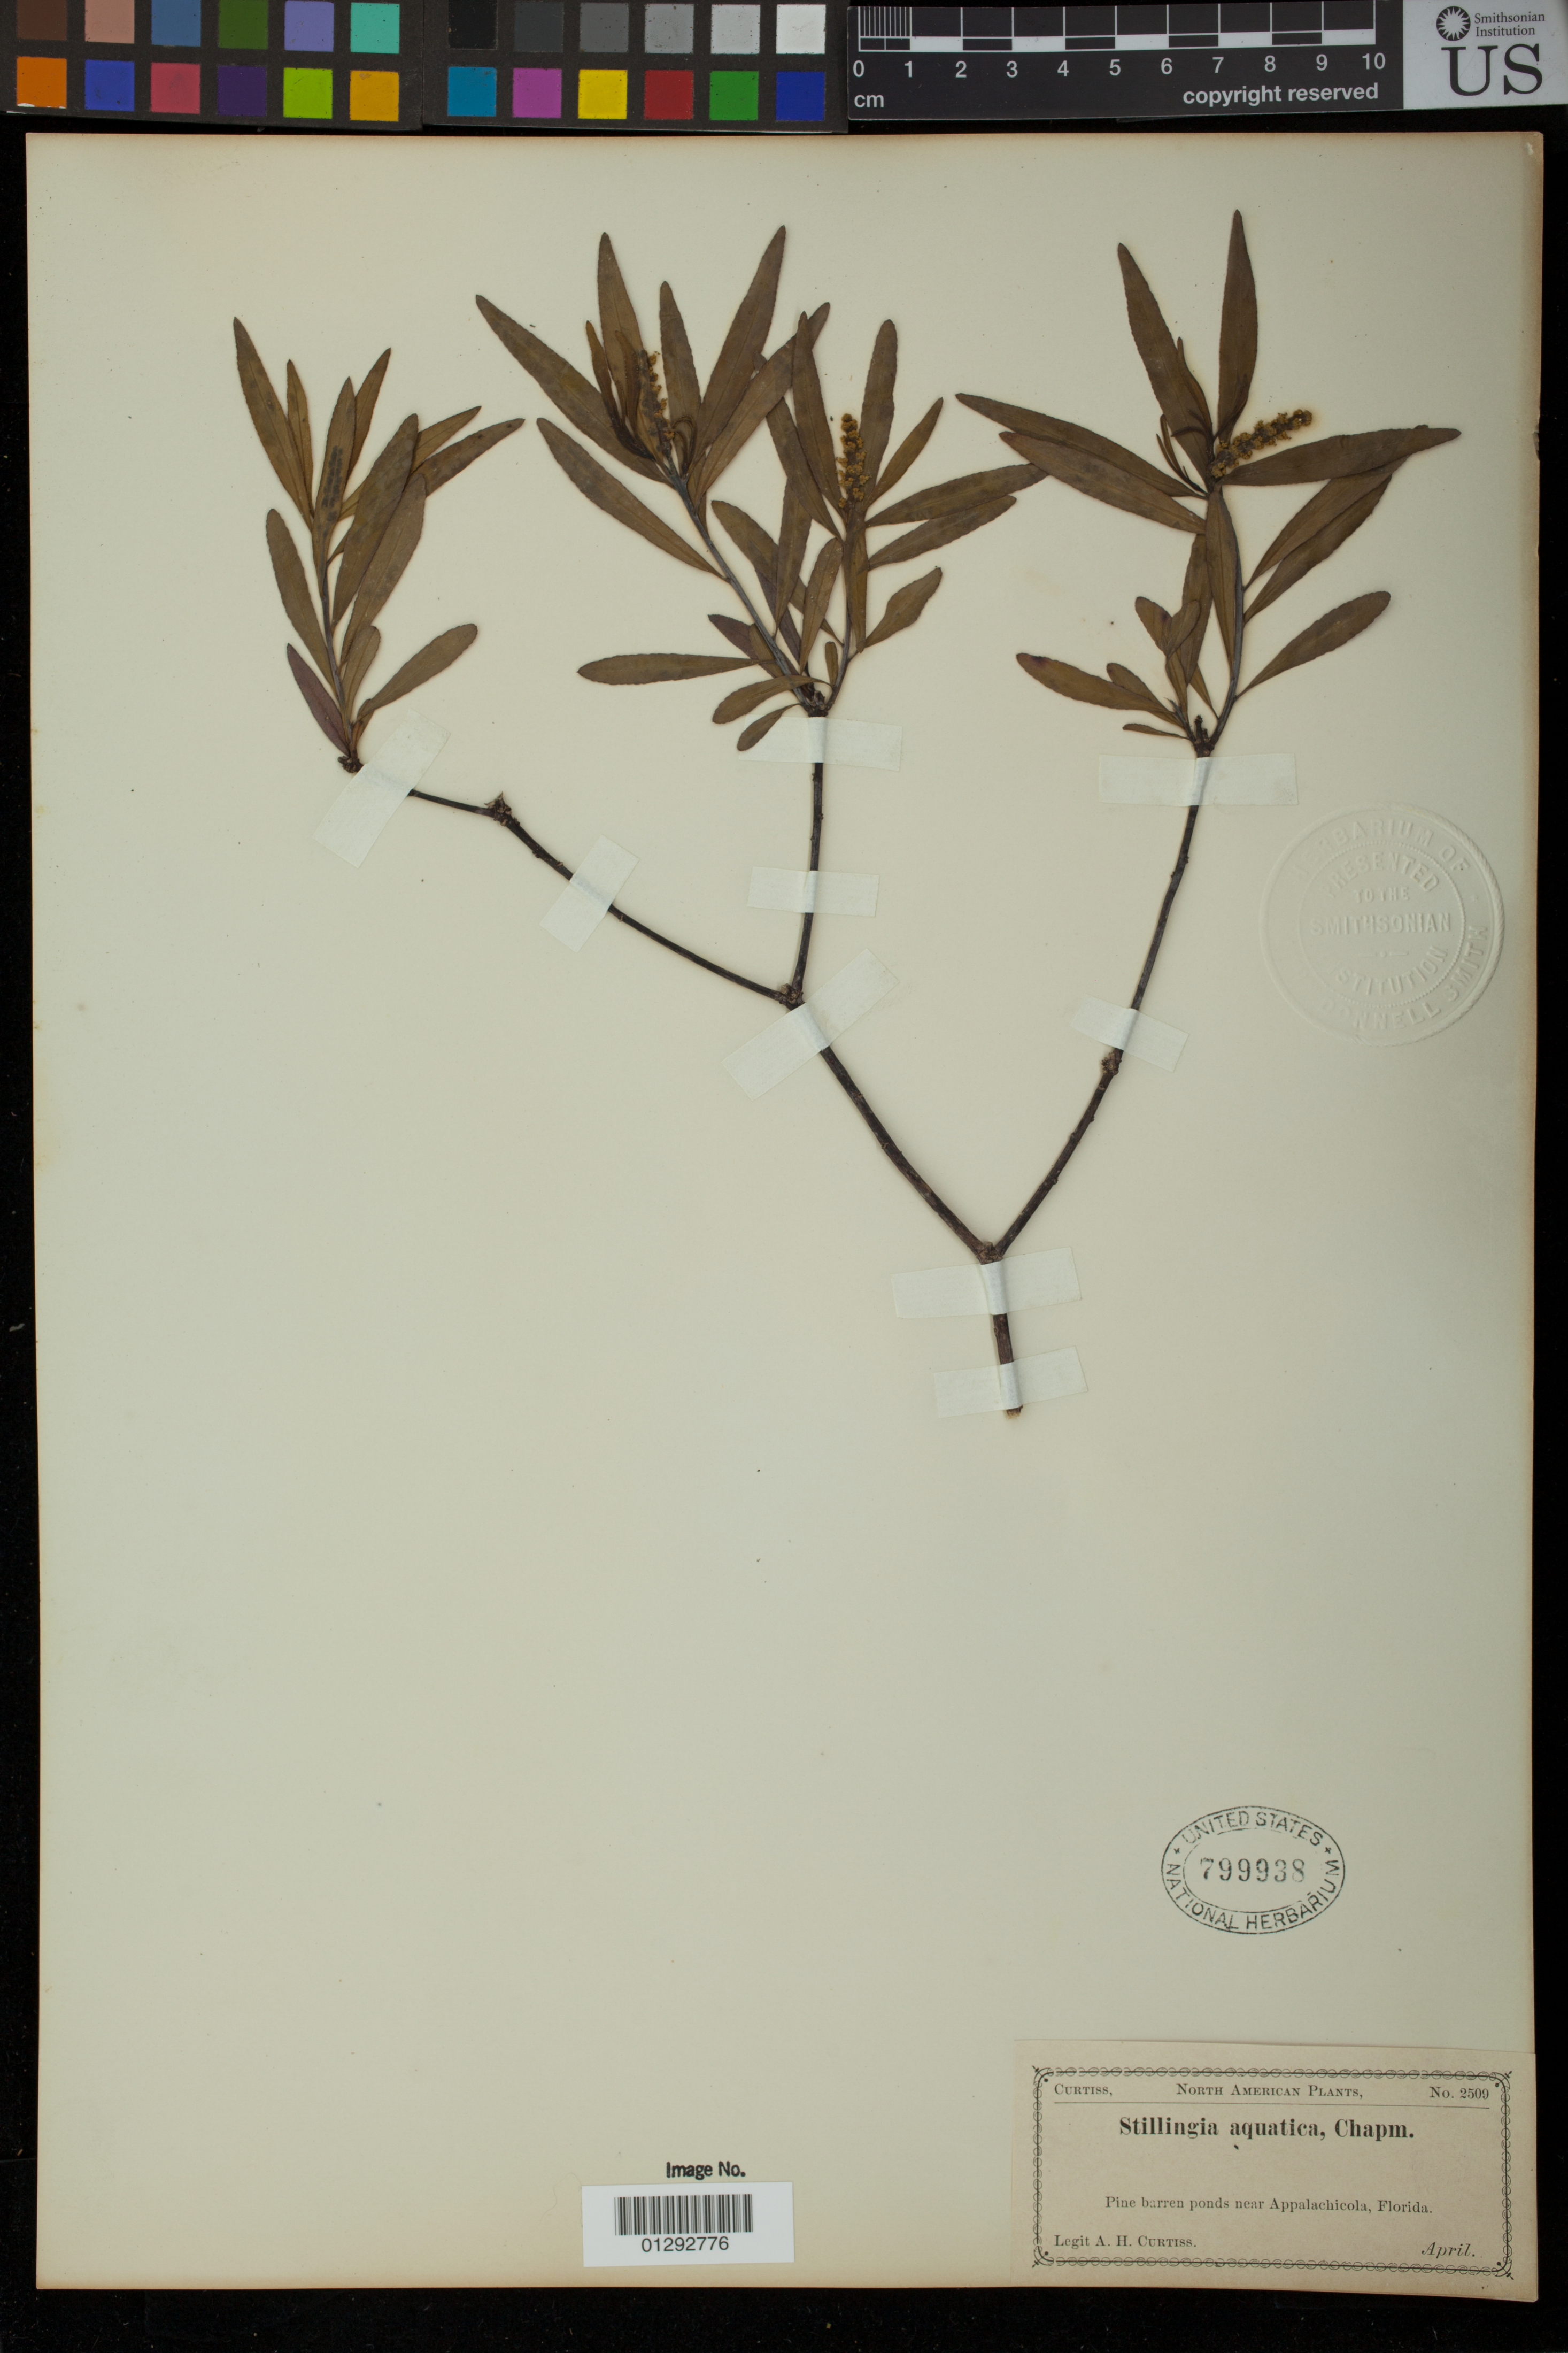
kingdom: Plantae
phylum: Tracheophyta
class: Magnoliopsida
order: Malpighiales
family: Euphorbiaceae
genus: Stillingia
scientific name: Stillingia aquatica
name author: Chapm.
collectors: A. H. Curtiss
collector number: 2509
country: United States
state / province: Florida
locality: Near Appalachicola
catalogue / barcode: US 799938